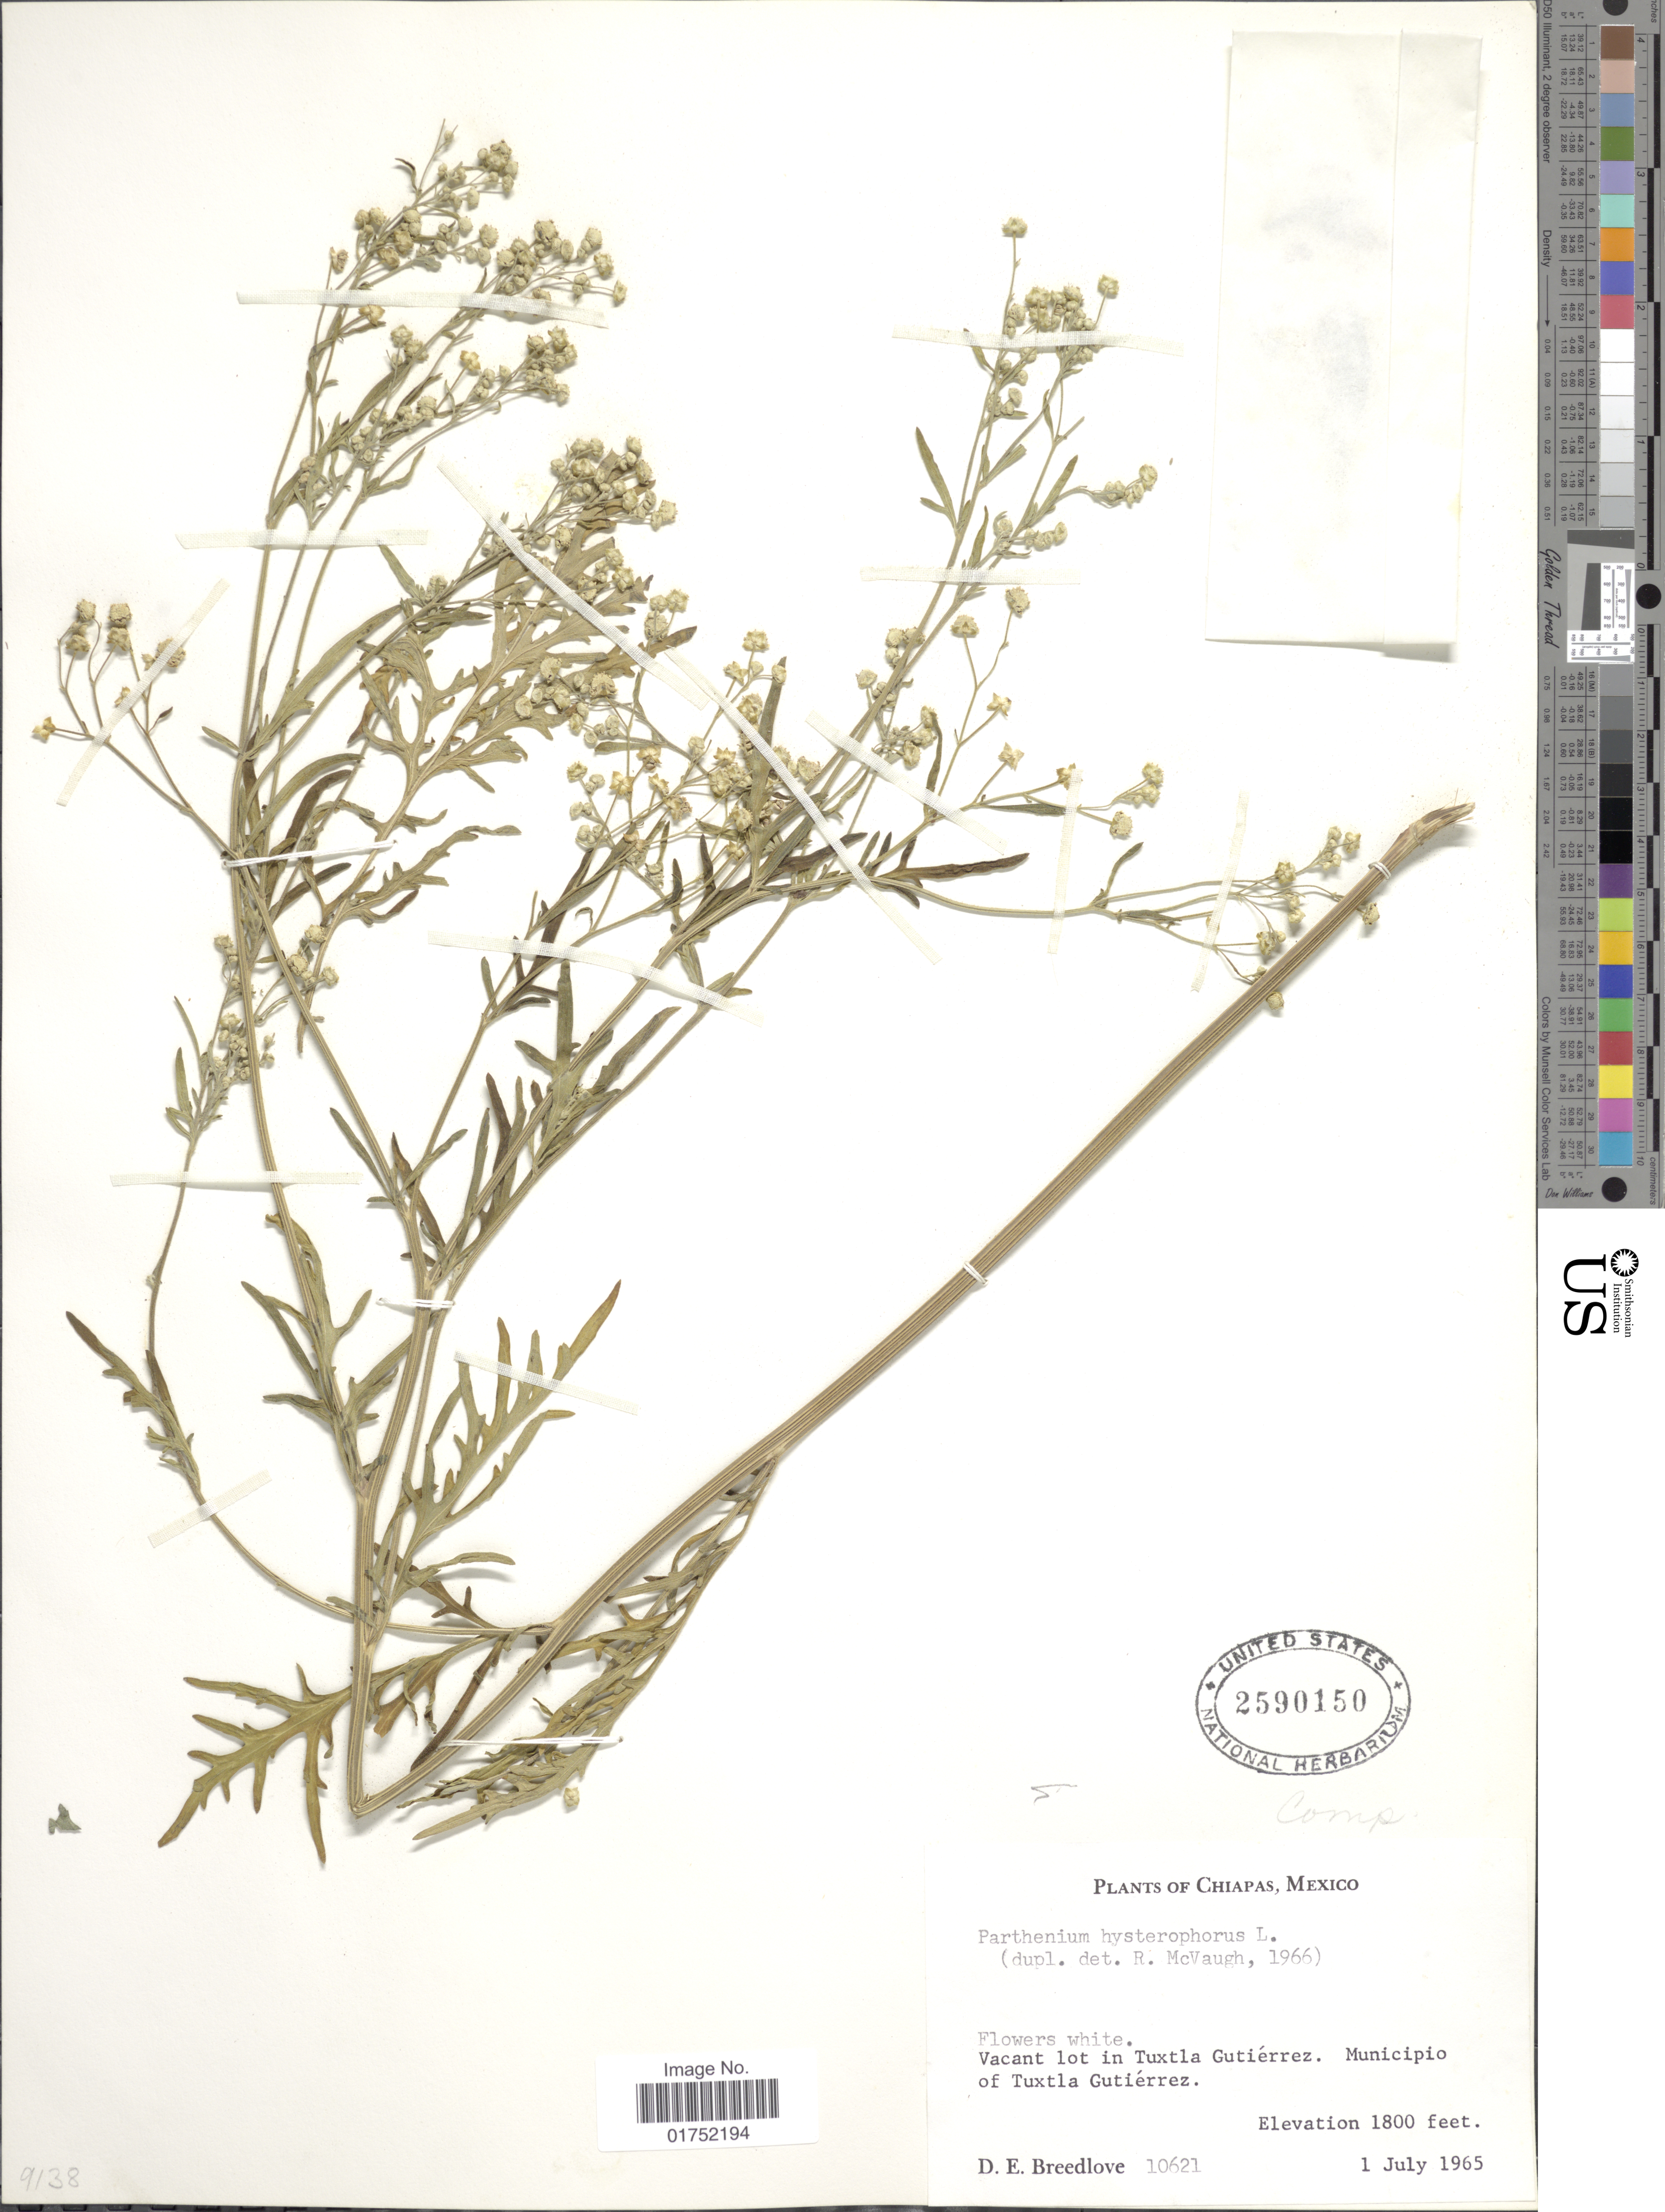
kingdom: Plantae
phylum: Tracheophyta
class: Magnoliopsida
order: Asterales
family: Asteraceae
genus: Parthenium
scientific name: Parthenium hysterophorus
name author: L.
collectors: D. E. Breedlove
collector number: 10621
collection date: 1965-07-01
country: Mexico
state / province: Chiapas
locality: Vacant lot in Tuxtla Gutierrez, Municipio of Tuxtla Gutierrez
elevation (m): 549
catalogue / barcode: US 2590150